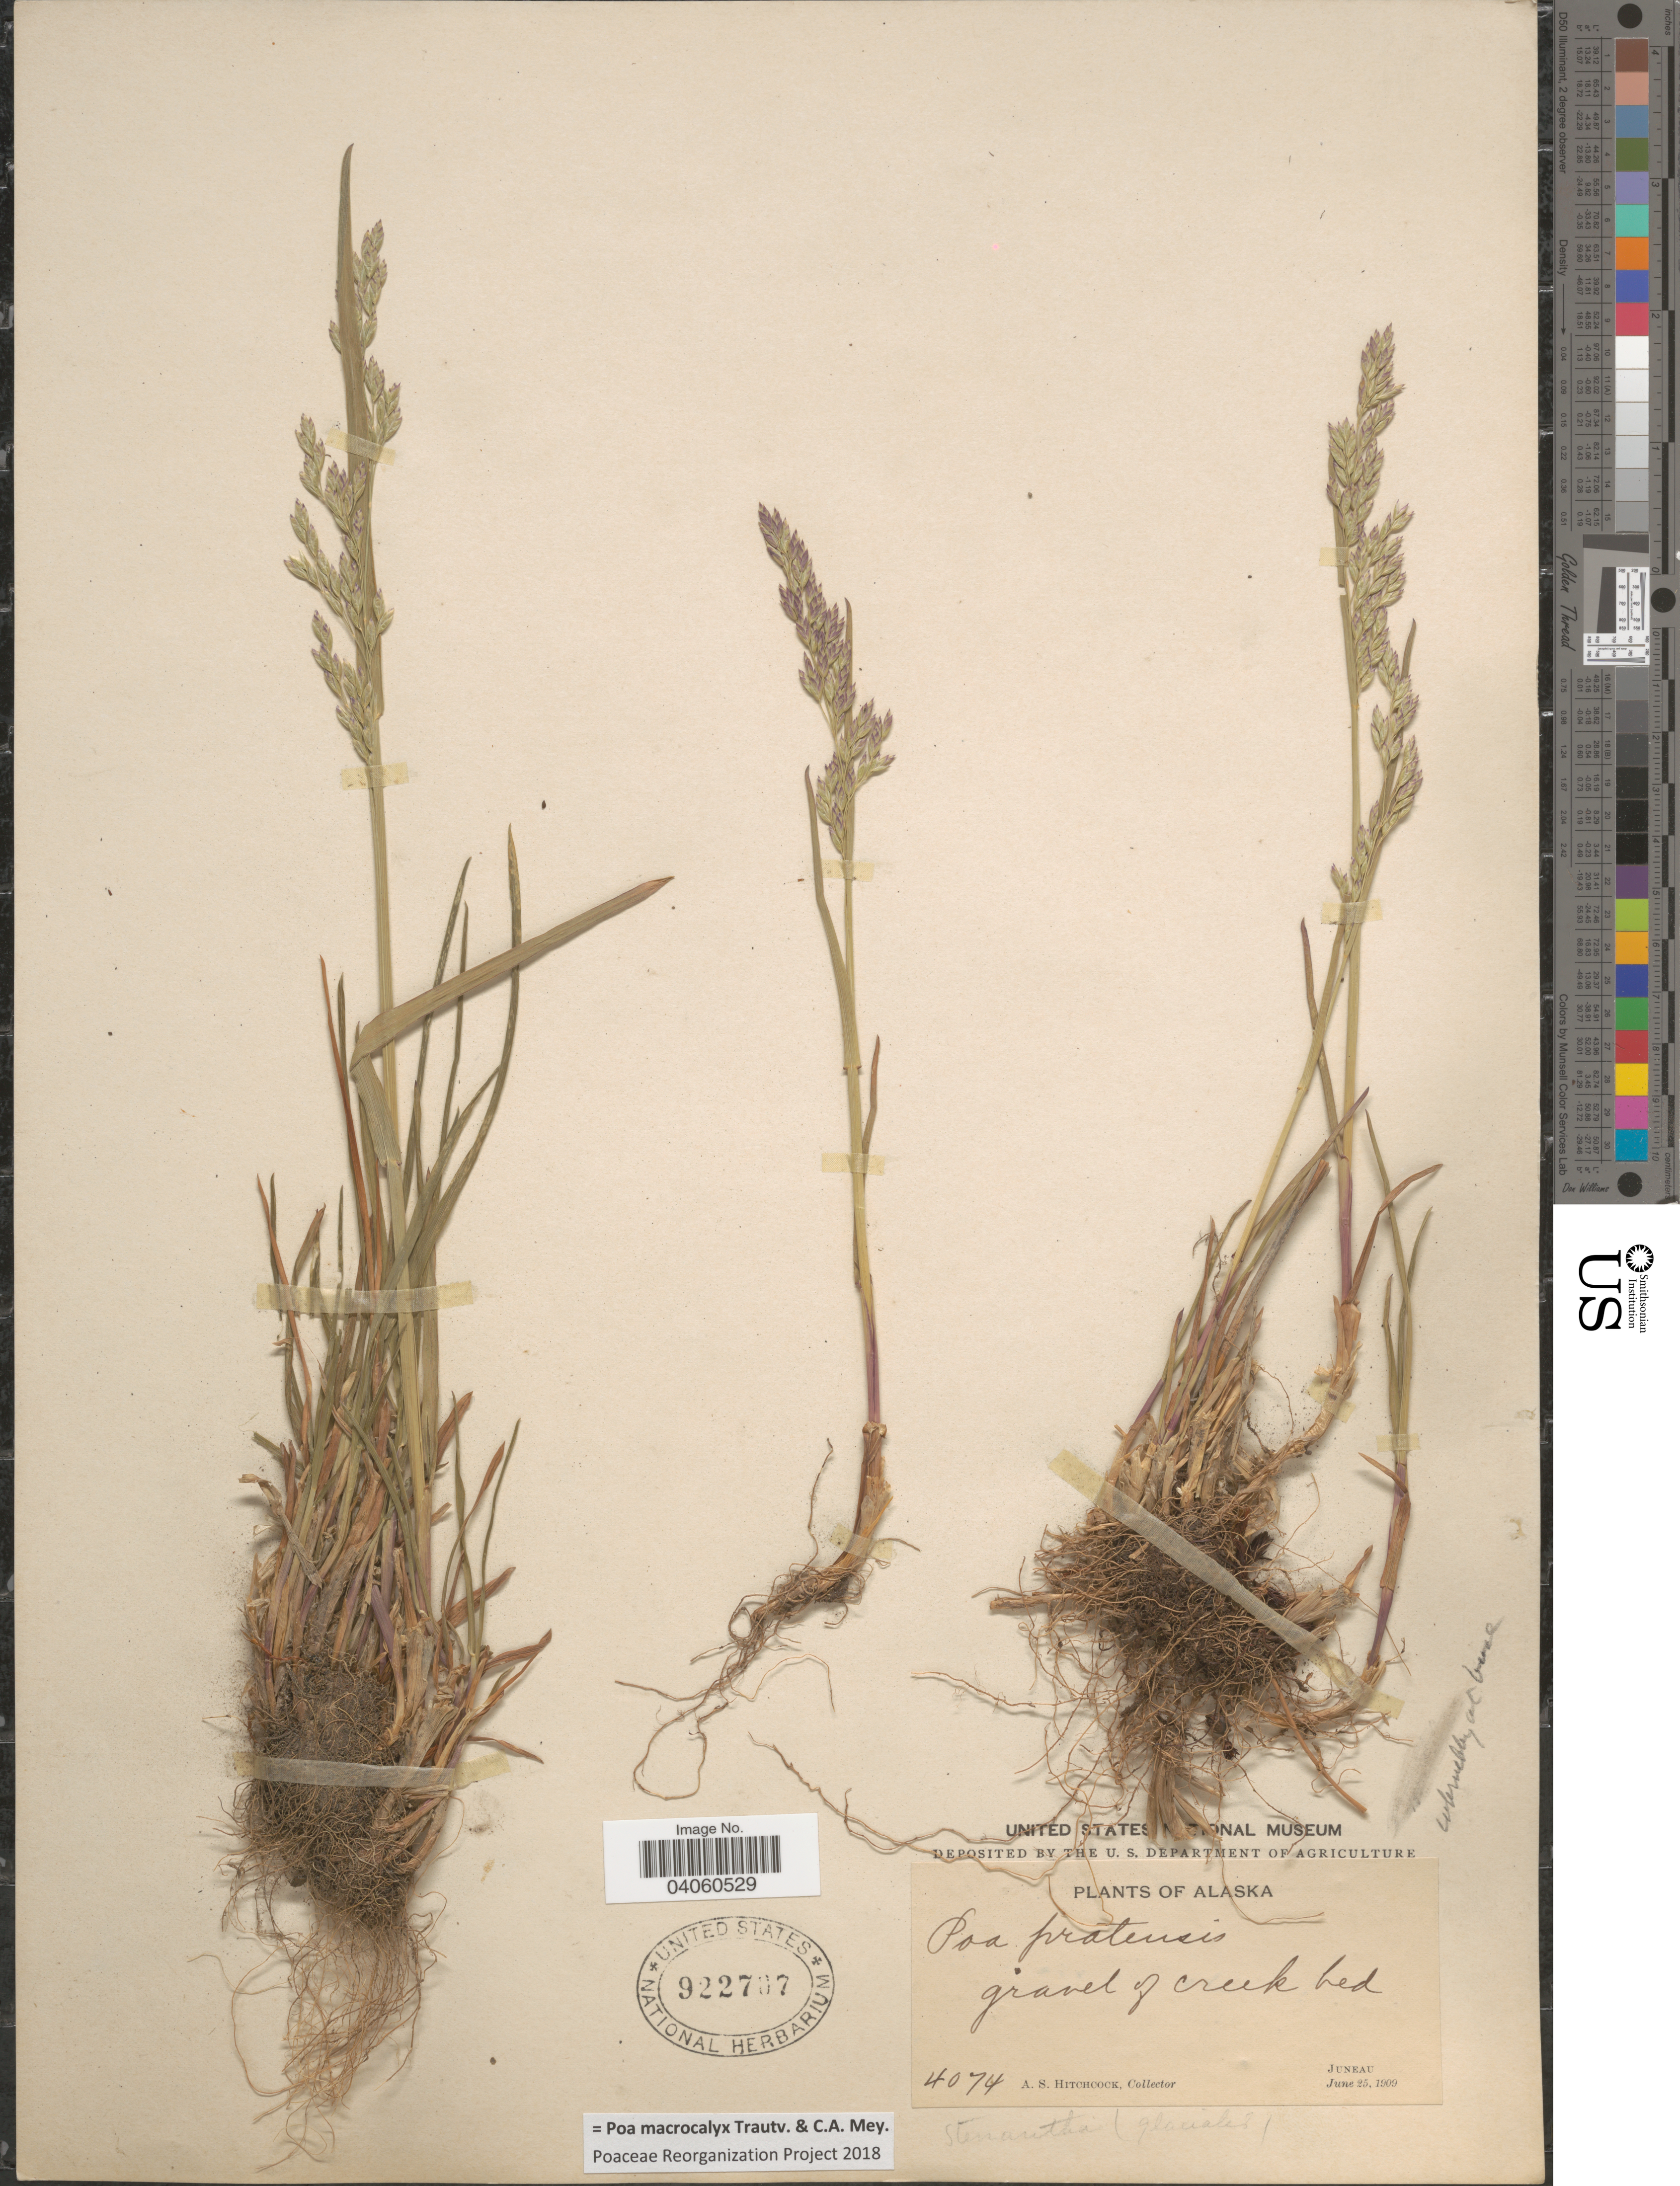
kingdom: Plantae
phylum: Tracheophyta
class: Liliopsida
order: Poales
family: Poaceae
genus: Poa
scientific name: Poa macrocalyx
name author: Trautv. & C.A. Mey.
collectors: A. S. Hitchcock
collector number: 4074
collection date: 1909-06-25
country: United States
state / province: Alaska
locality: Juneau.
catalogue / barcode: US 922707